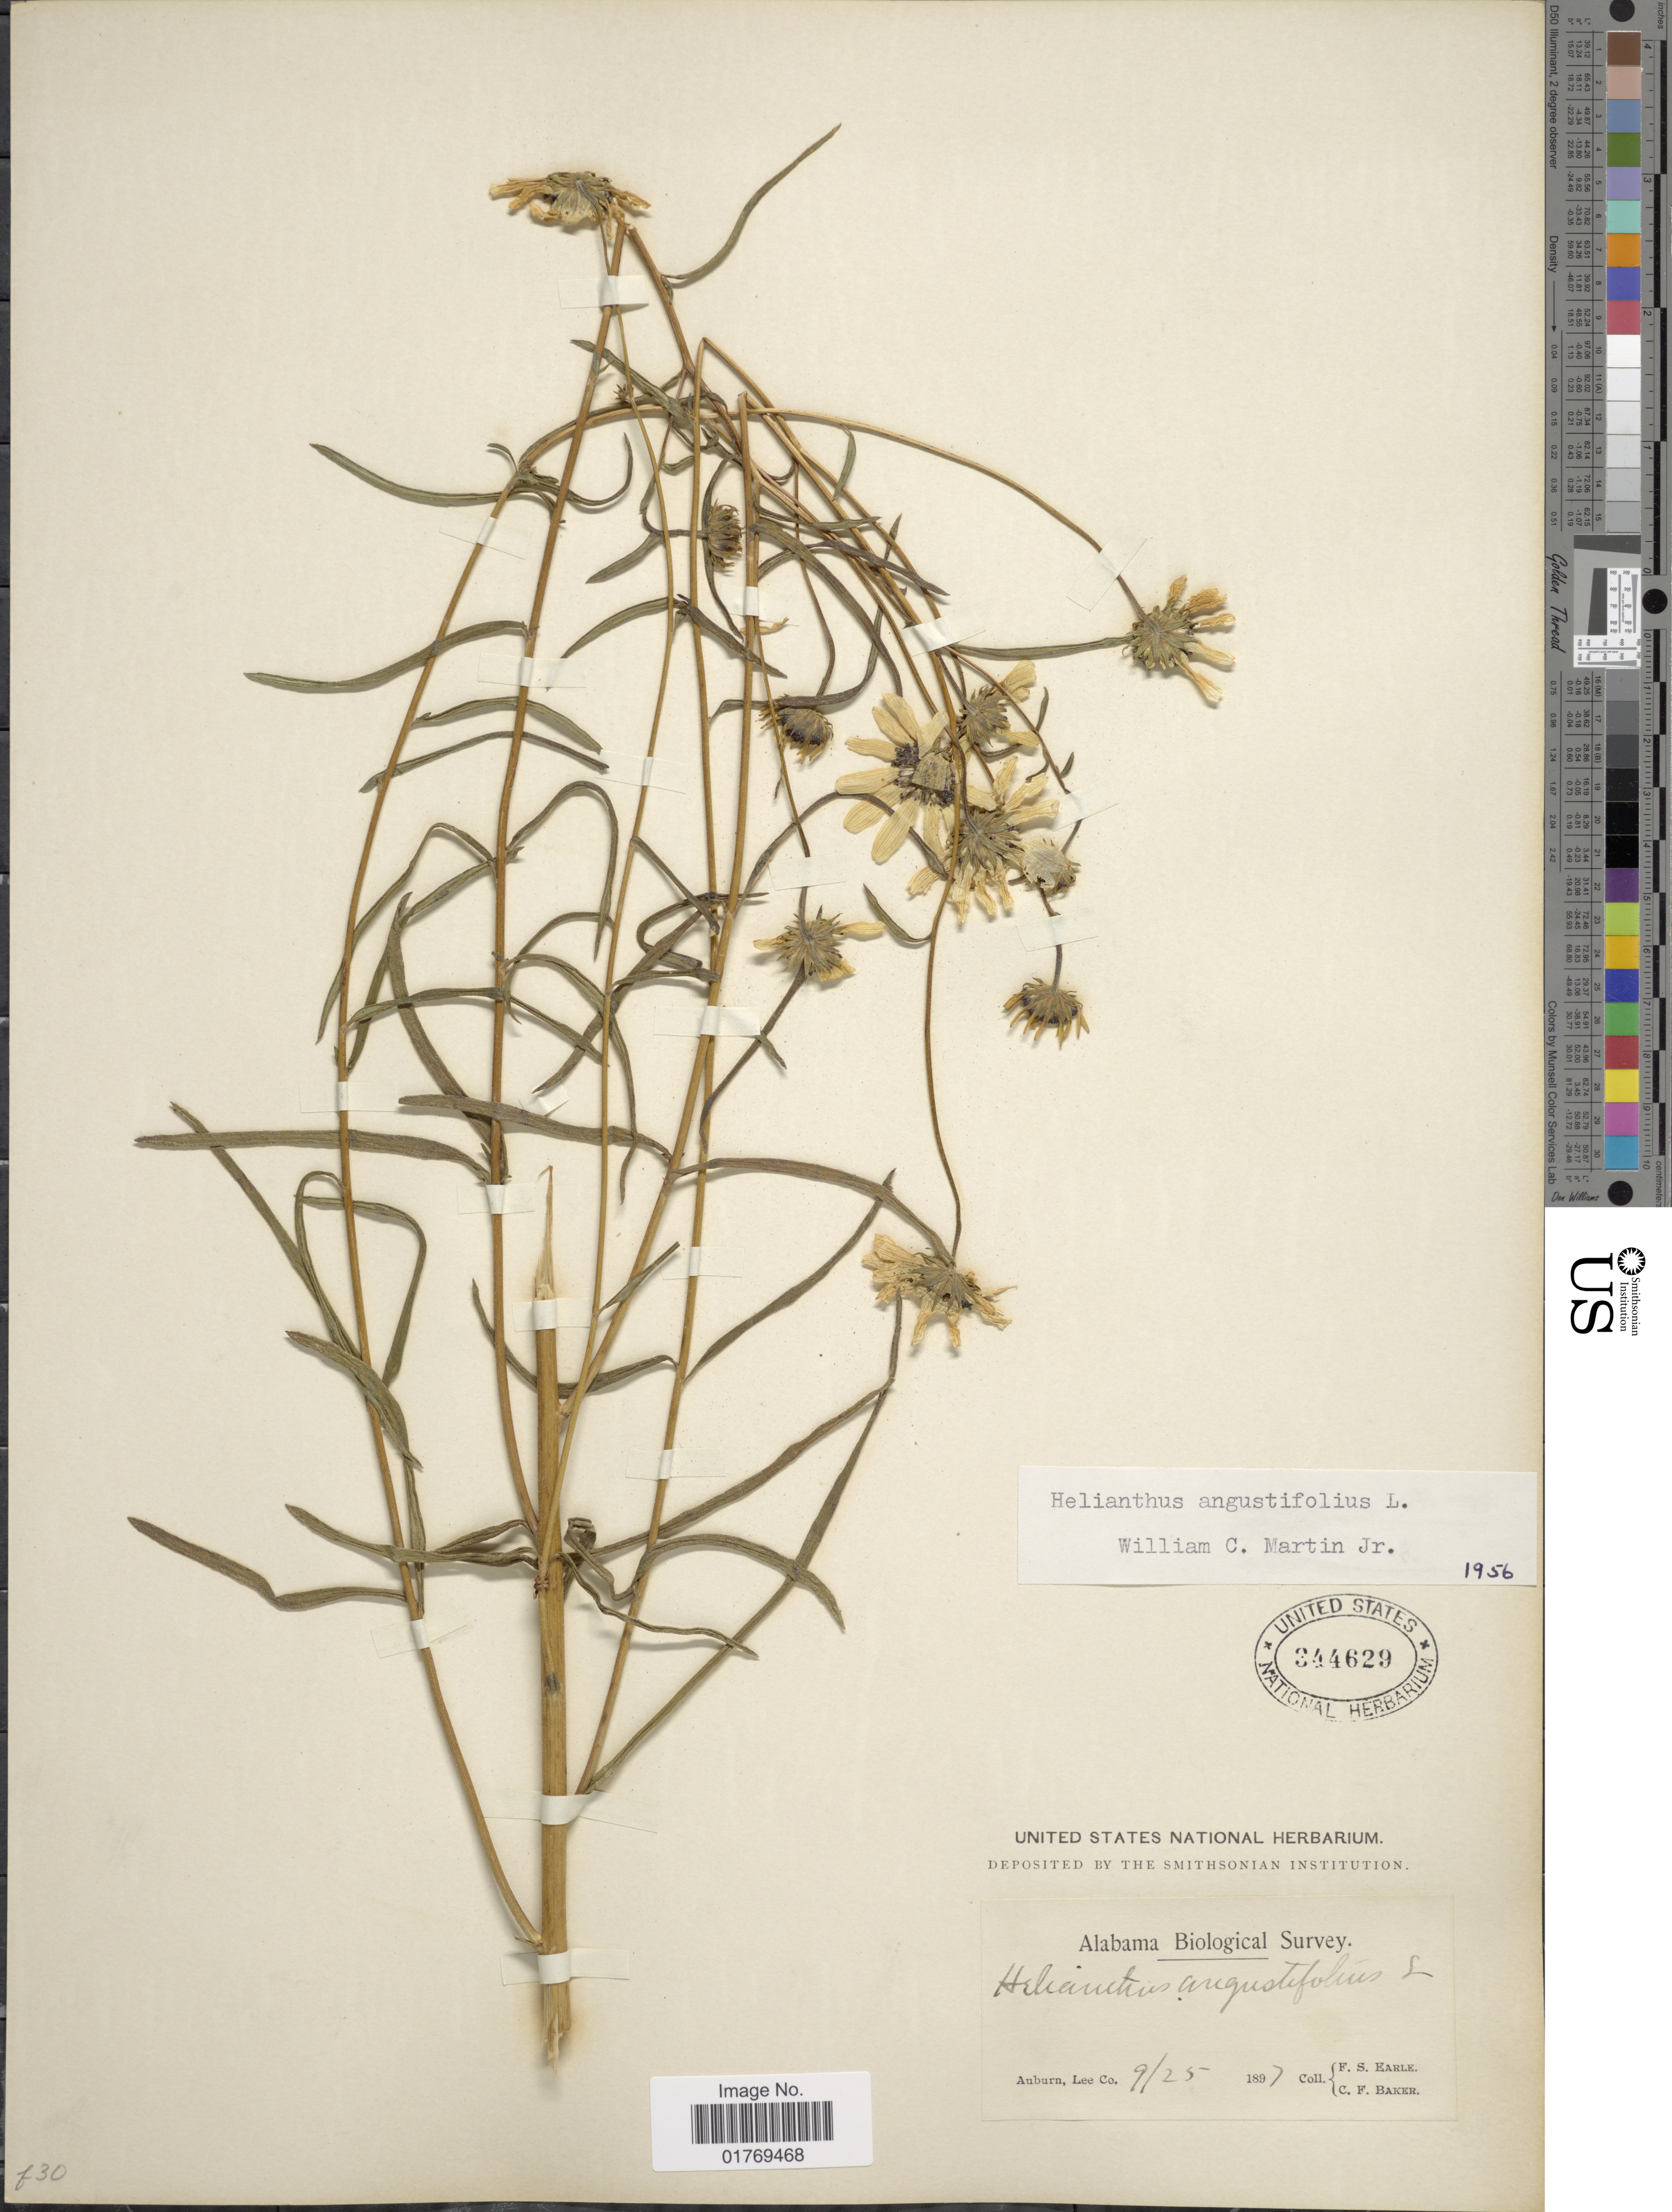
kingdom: Plantae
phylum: Tracheophyta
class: Magnoliopsida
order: Asterales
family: Asteraceae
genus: Helianthus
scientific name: Helianthus angustifolius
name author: L.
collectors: F. S. Earle & C. F. Baker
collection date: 1897-09-25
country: United States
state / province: Alabama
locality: Auburn, Lee Co.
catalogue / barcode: US 344629